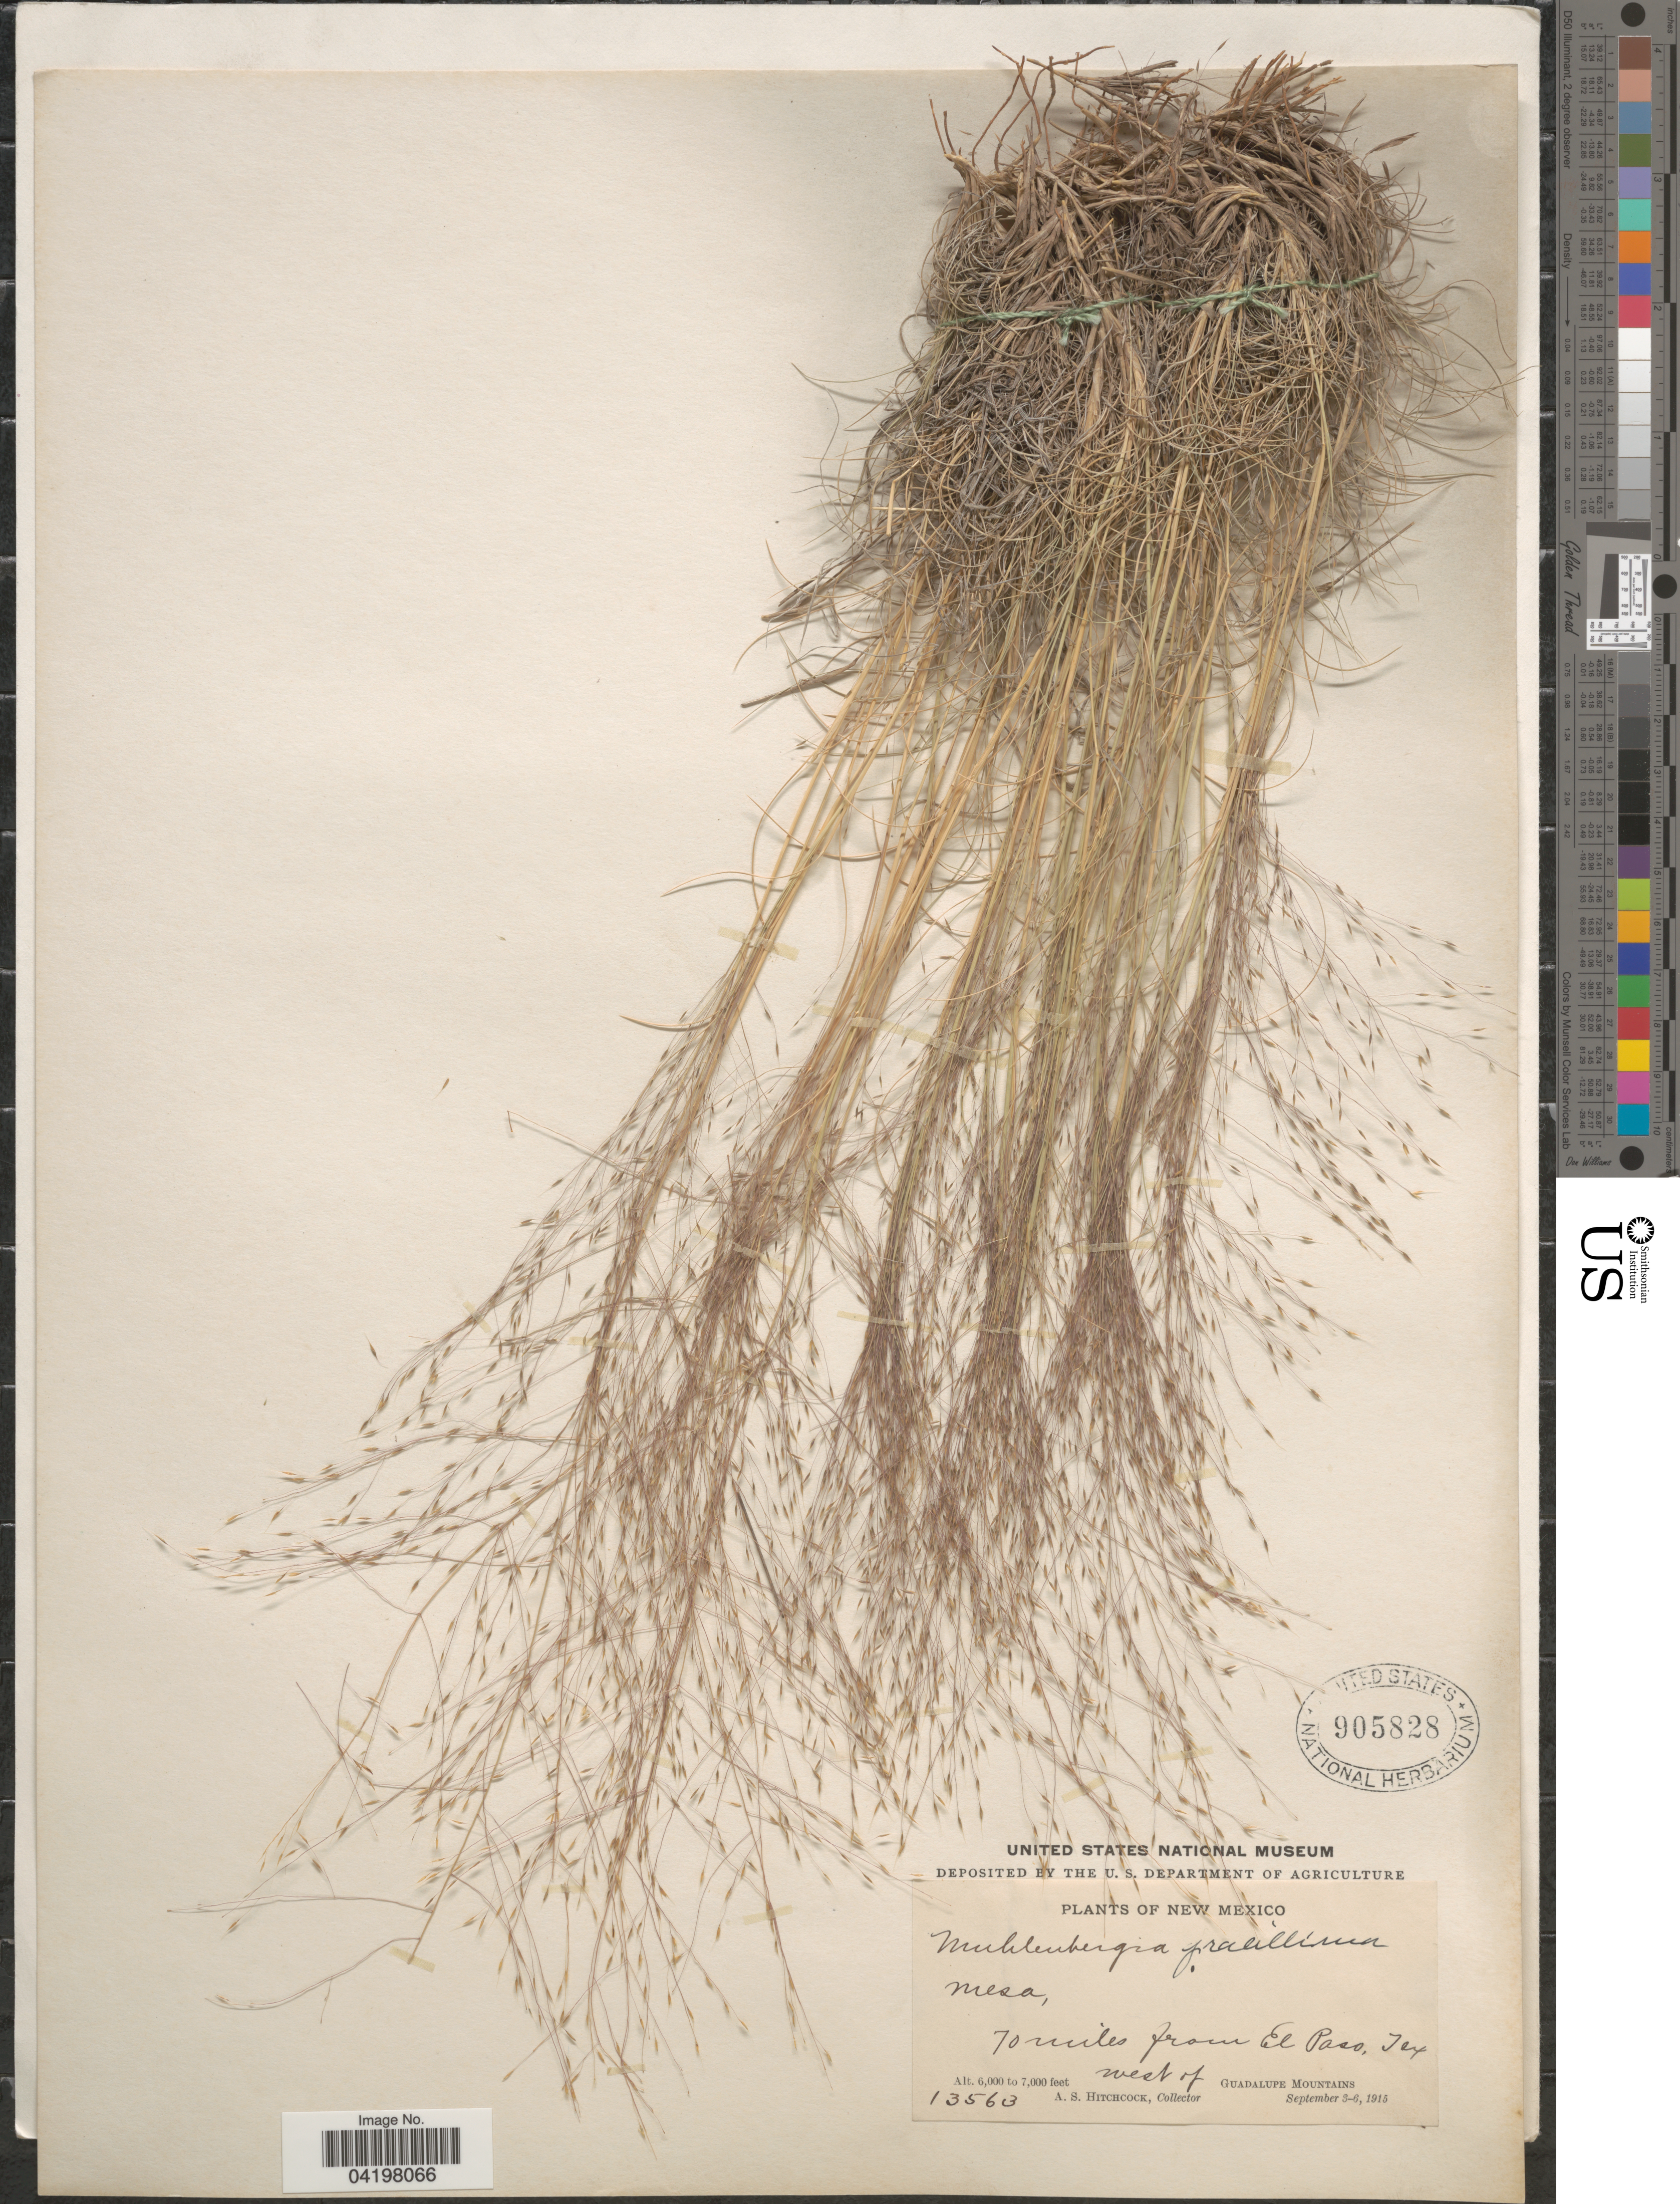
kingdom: Plantae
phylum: Tracheophyta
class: Liliopsida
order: Poales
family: Poaceae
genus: Muhlenbergia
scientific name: Muhlenbergia torreyi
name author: (Kunth) Hitchc. ex Bush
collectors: A. S. Hitchcock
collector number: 13563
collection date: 1915-09-03/1915-09-06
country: United States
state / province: New Mexico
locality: Mesa, 70 miles from El Paso, Tex. West of Guadalupe Mountains.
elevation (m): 1829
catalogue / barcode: US 905828